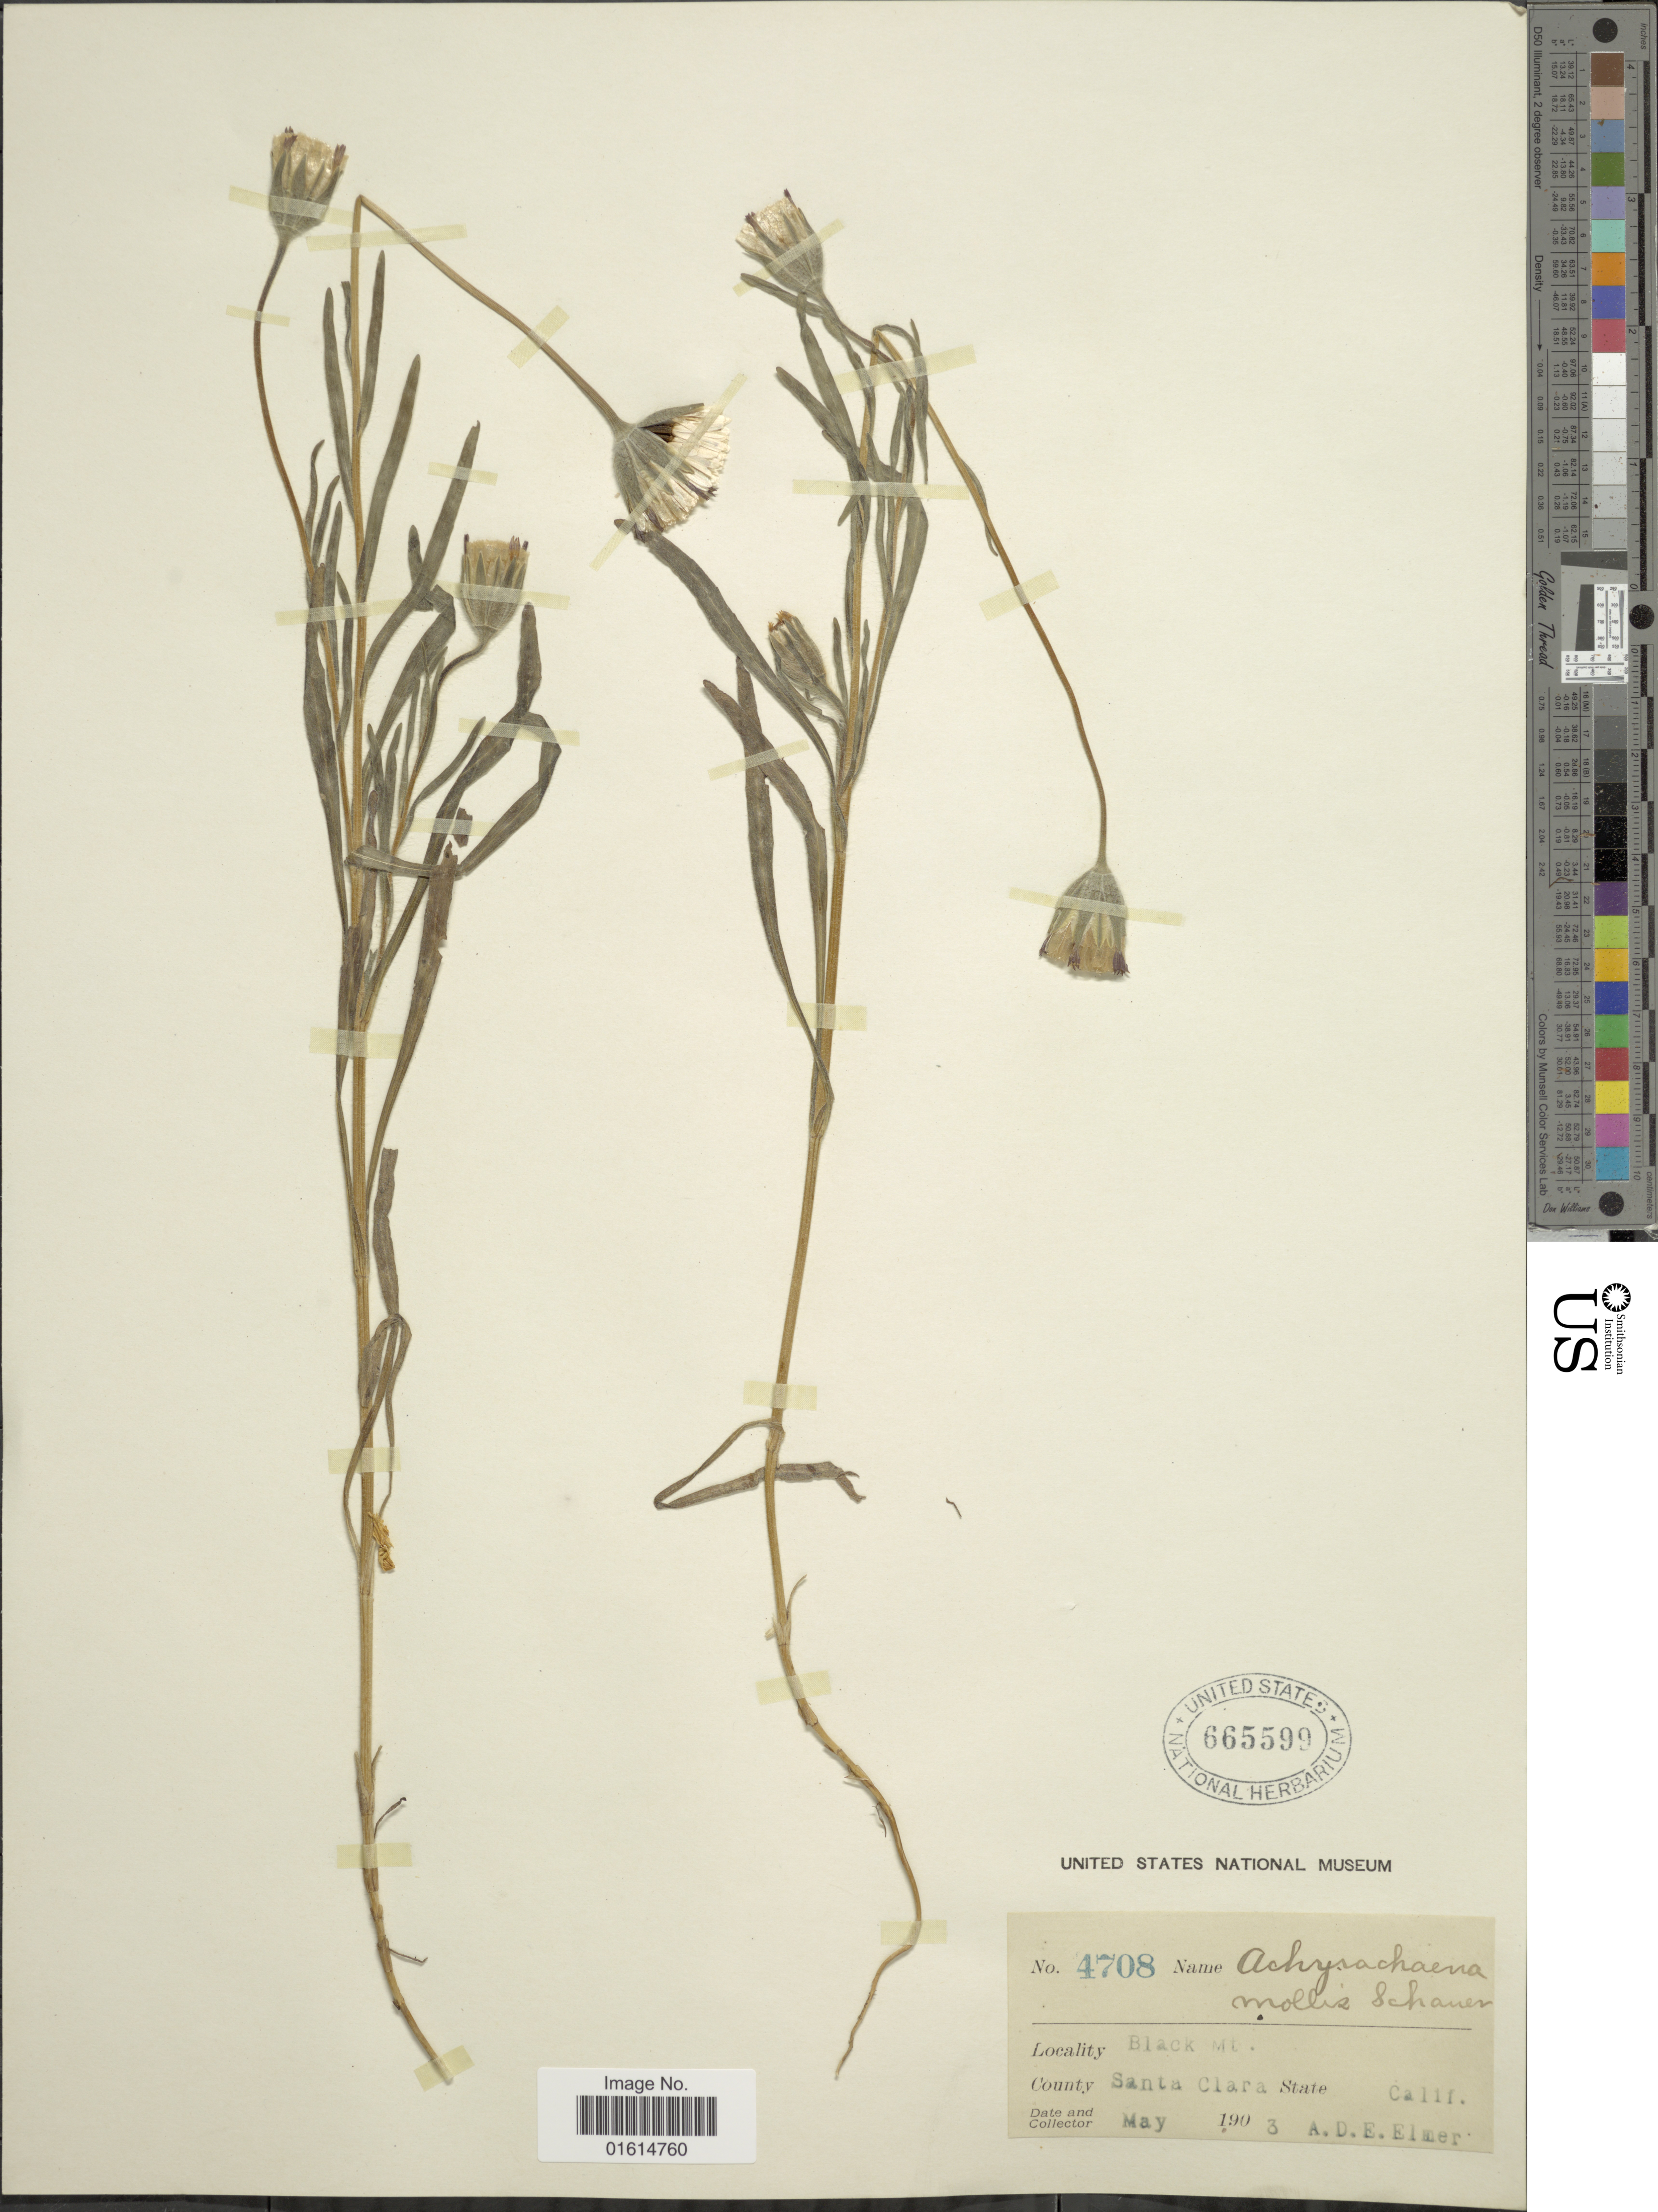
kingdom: Plantae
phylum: Tracheophyta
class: Magnoliopsida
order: Asterales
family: Asteraceae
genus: Achyrachaena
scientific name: Achyrachaena mollis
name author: Schauer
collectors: A. D. E. Elmer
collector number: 4708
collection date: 1903-05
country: United States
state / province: California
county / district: Santa Clara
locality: Black Mt., County Santa Clara, State Calif.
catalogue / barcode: US 665599